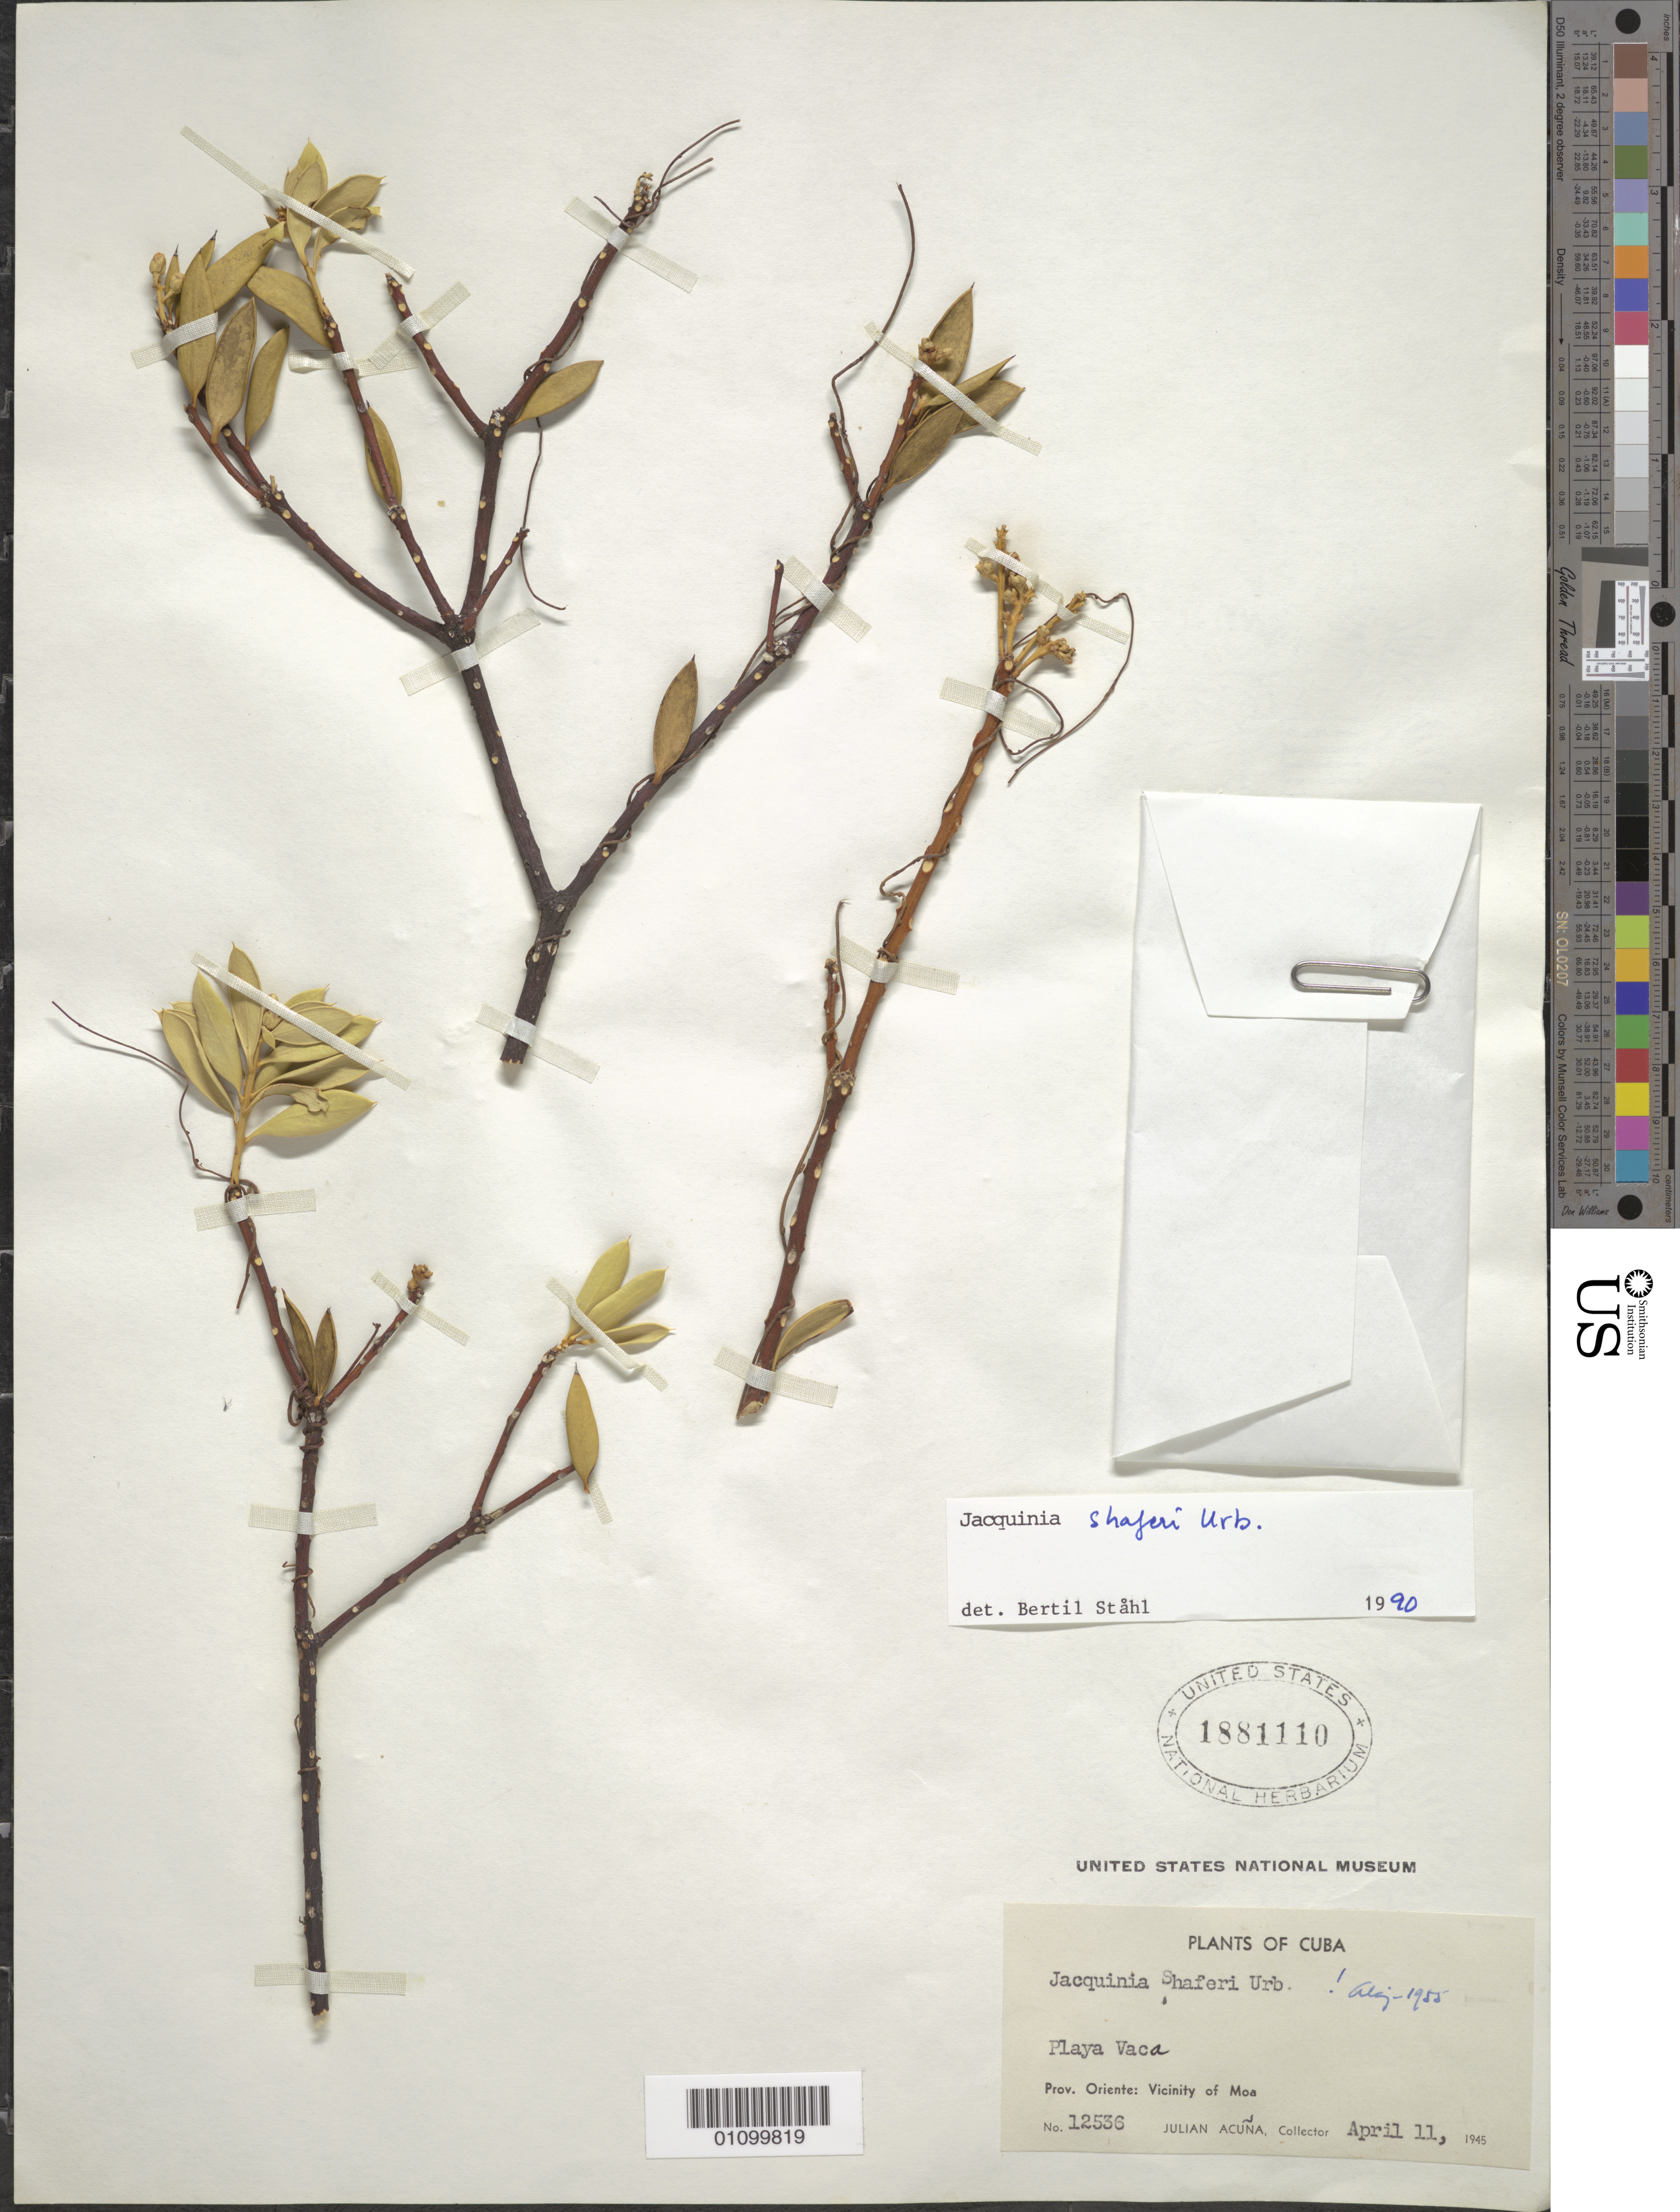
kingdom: Plantae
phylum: Tracheophyta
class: Magnoliopsida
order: Ericales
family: Primulaceae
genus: Jacquinia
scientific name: Jacquinia shaferi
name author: Urb.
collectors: J. Acuña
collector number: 12536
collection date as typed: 11 Apr 1945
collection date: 1945-04-11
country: Cuba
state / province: Holguín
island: Cuba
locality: Playa Vaca Vicinity of Moa [Oriente]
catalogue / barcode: US 1881110